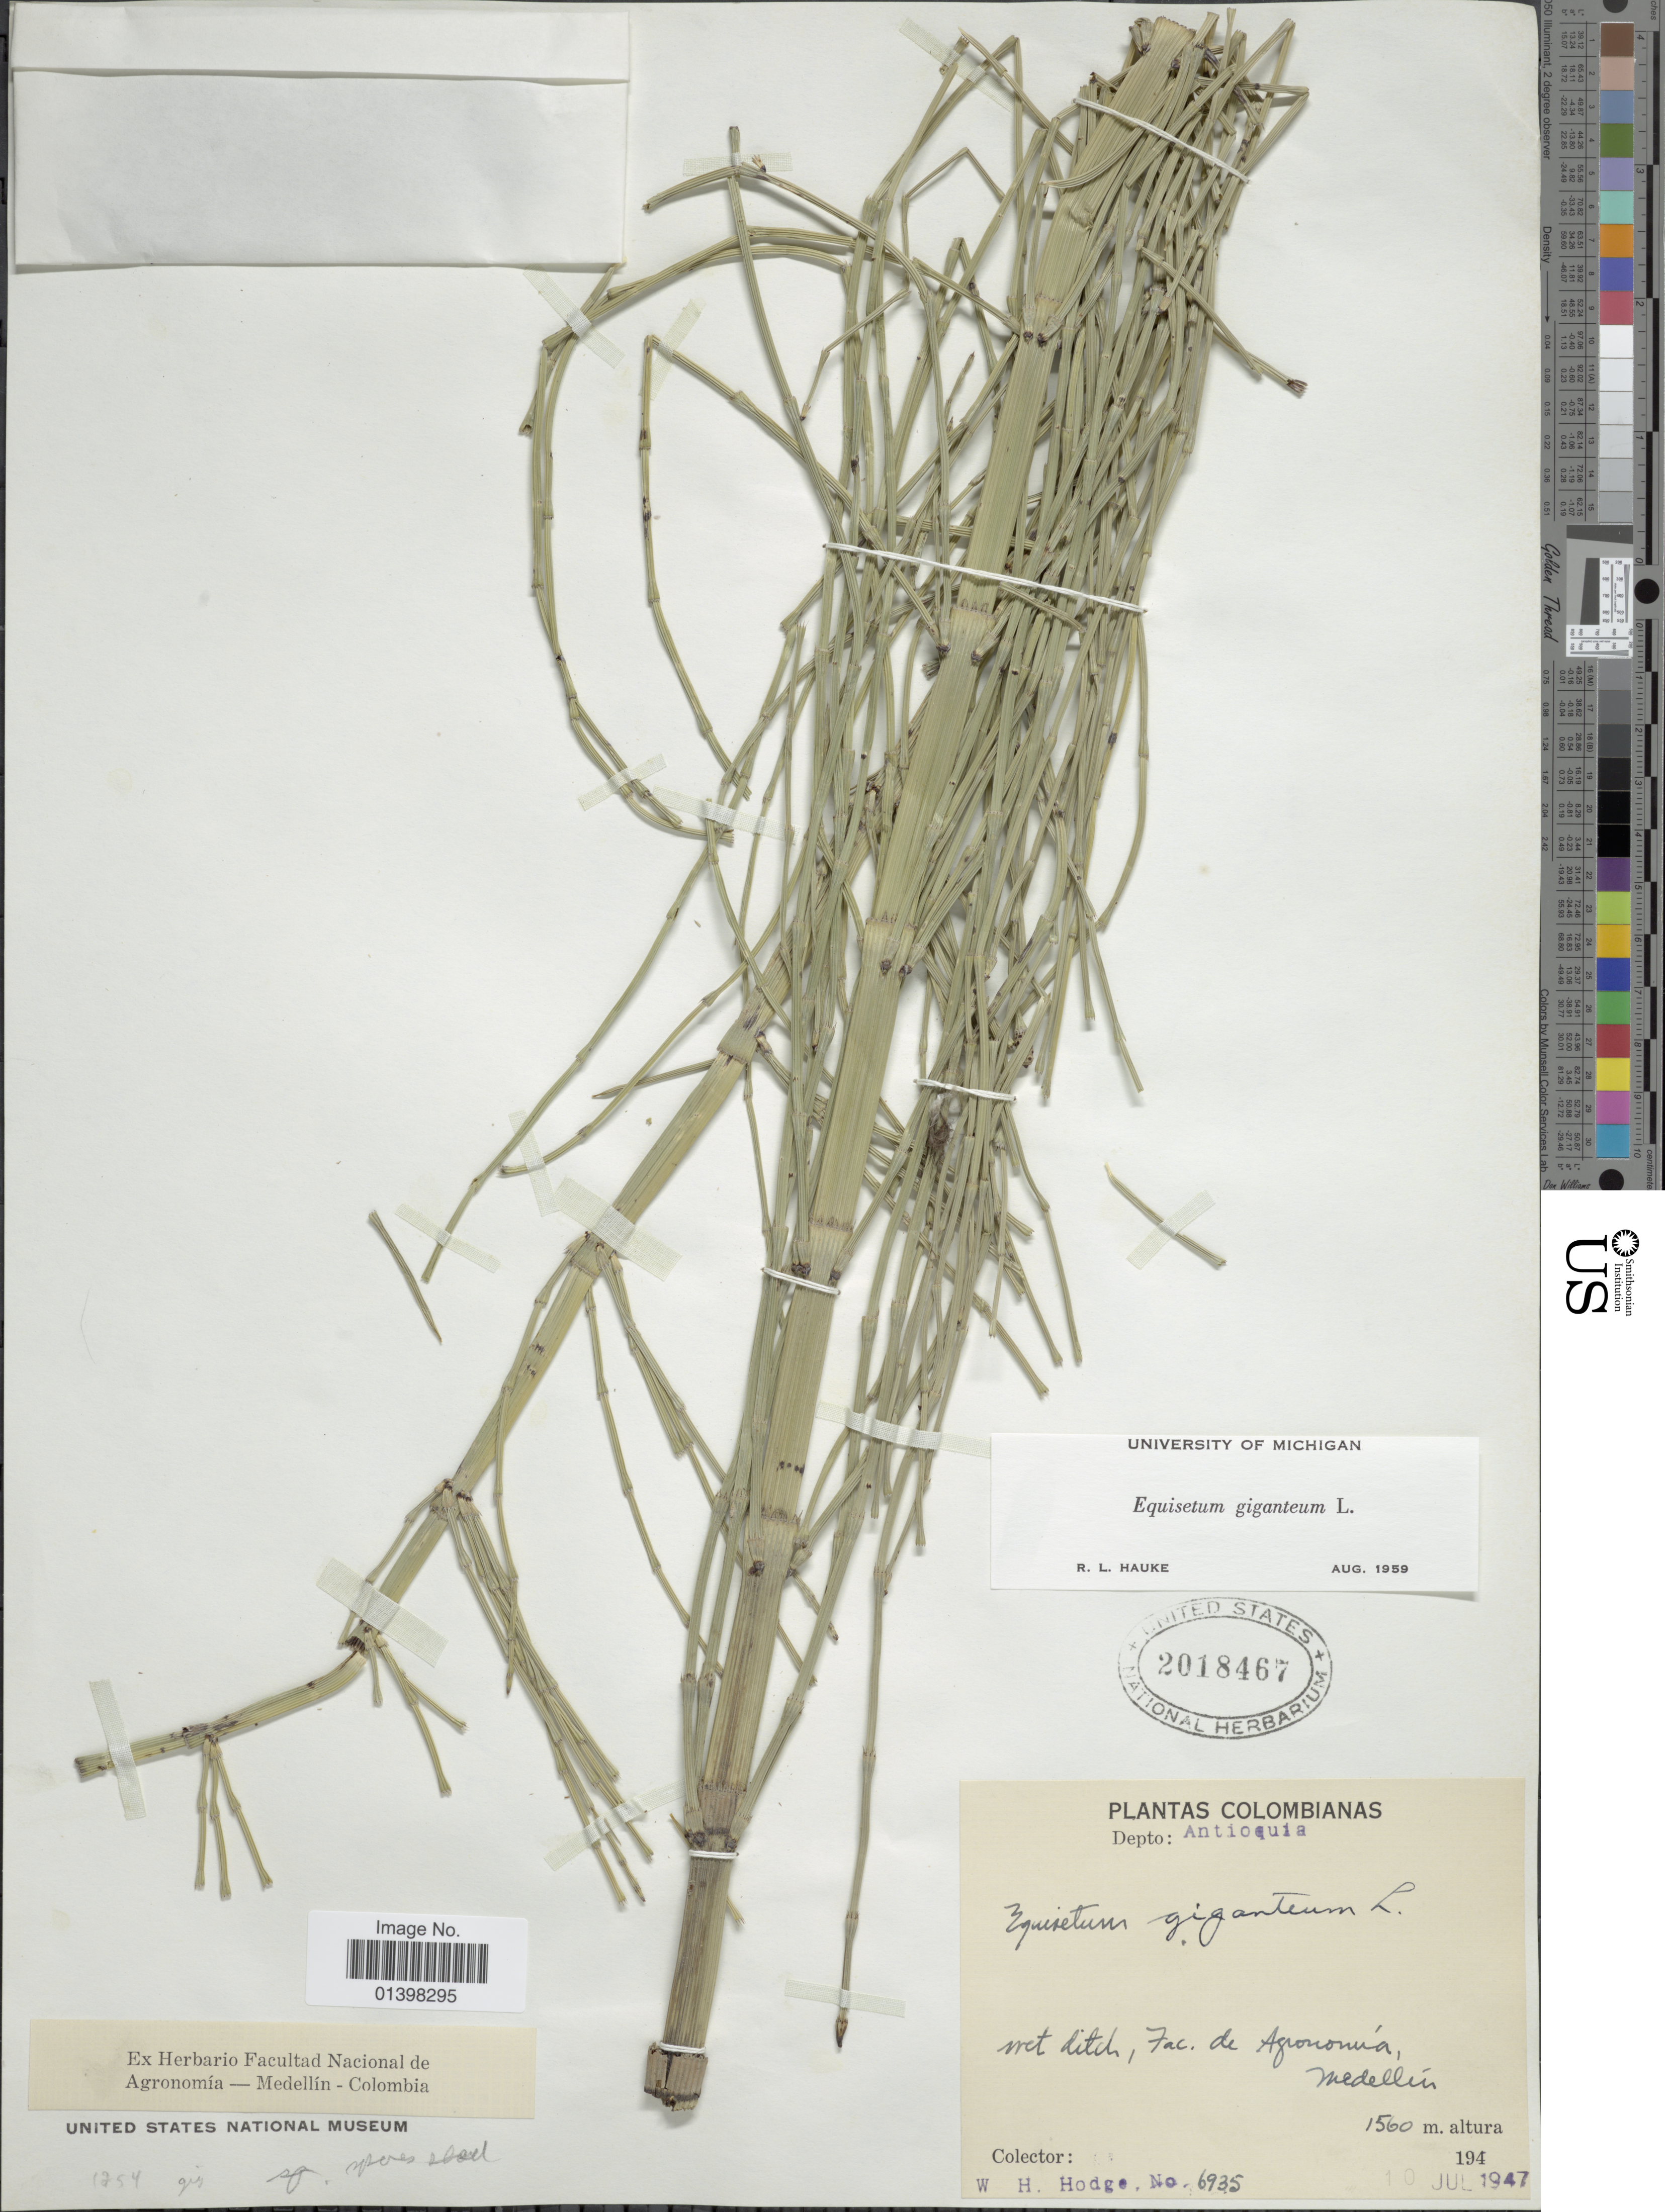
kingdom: Plantae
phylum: Tracheophyta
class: Polypodiopsida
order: Equisetales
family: Equisetaceae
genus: Equisetum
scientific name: Equisetum giganteum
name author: L.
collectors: W. Hodge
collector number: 6935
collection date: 1947-07-10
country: Colombia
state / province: Antioquia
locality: Fac de Agronomá, Medellín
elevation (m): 1560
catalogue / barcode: US 2018467